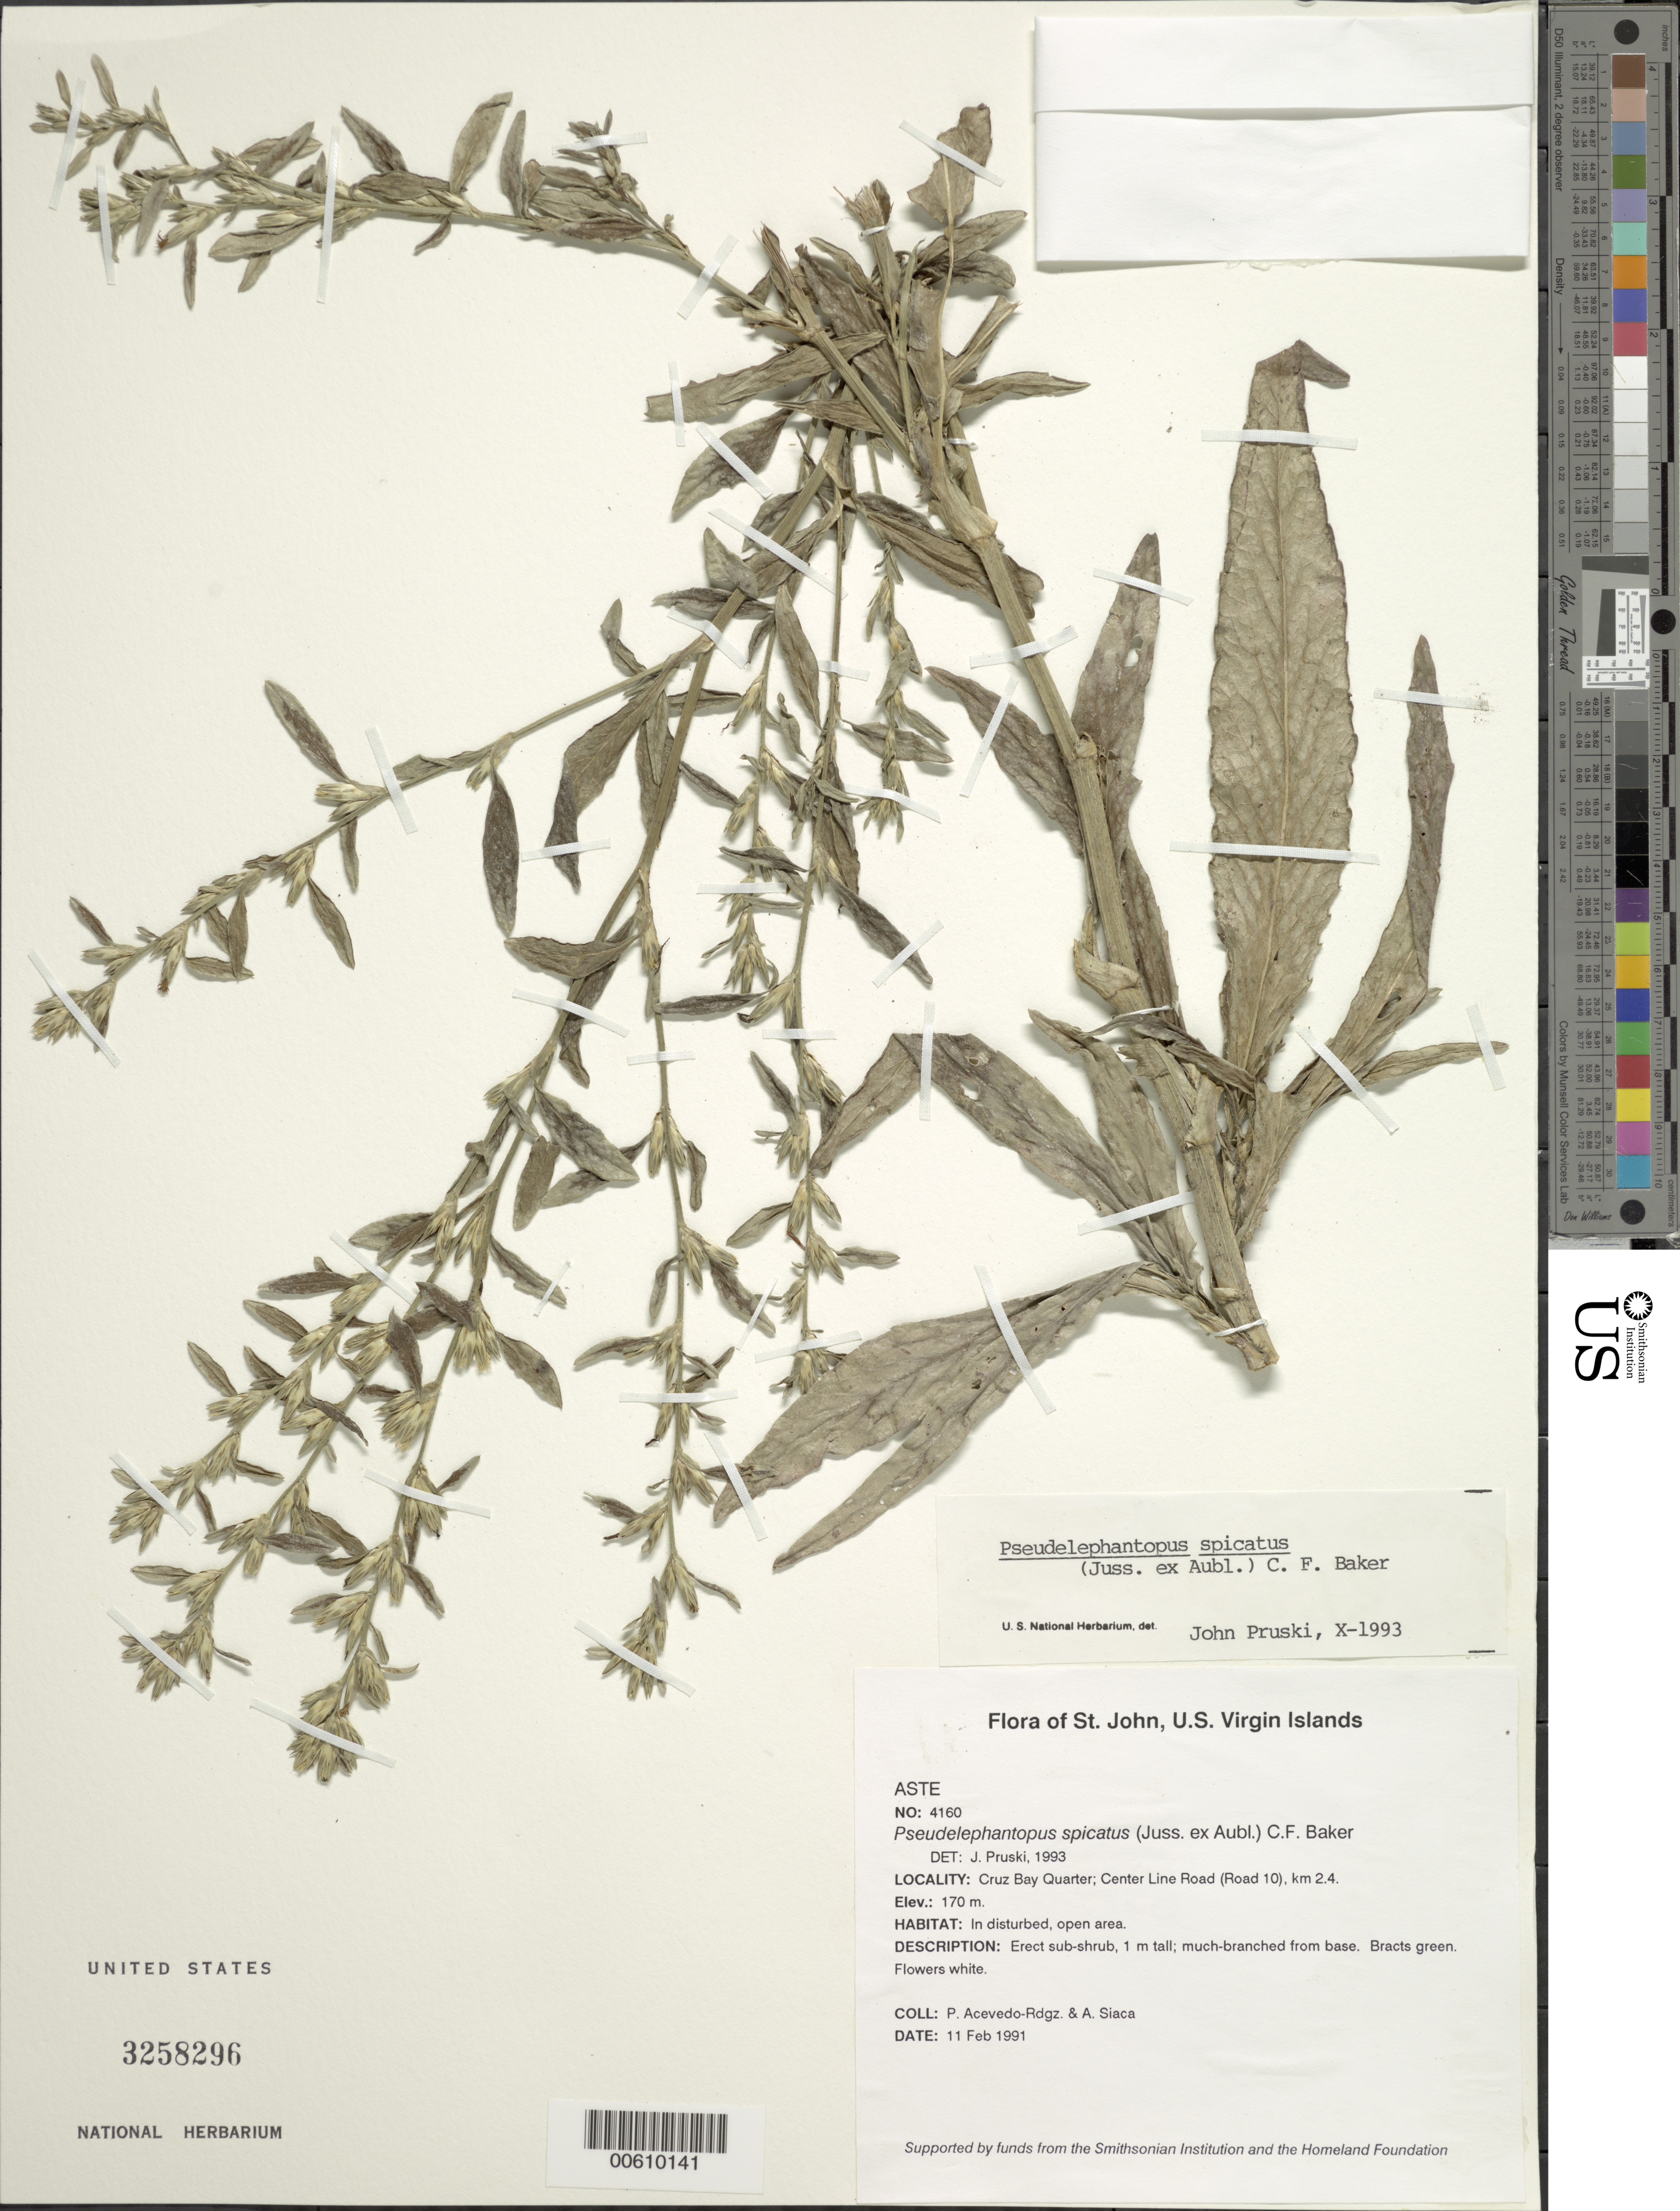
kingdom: Plantae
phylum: Tracheophyta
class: Magnoliopsida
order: Asterales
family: Asteraceae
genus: Pseudelephantopus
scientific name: Pseudelephantopus spicatus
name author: (Juss. ex Aubl.) C.F. Baker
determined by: Pruski, J. F.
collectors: P. Acevedo-Rodr. & A. Siaca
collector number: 4160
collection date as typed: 11 Feb 1991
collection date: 1991-02-11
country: U.S. Virgin Islands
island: St. John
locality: Cruz Bay Quarter; Center Line Road (Road 10), km 2.4.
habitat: In disturbed, open area.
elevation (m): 170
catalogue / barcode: US 3258296